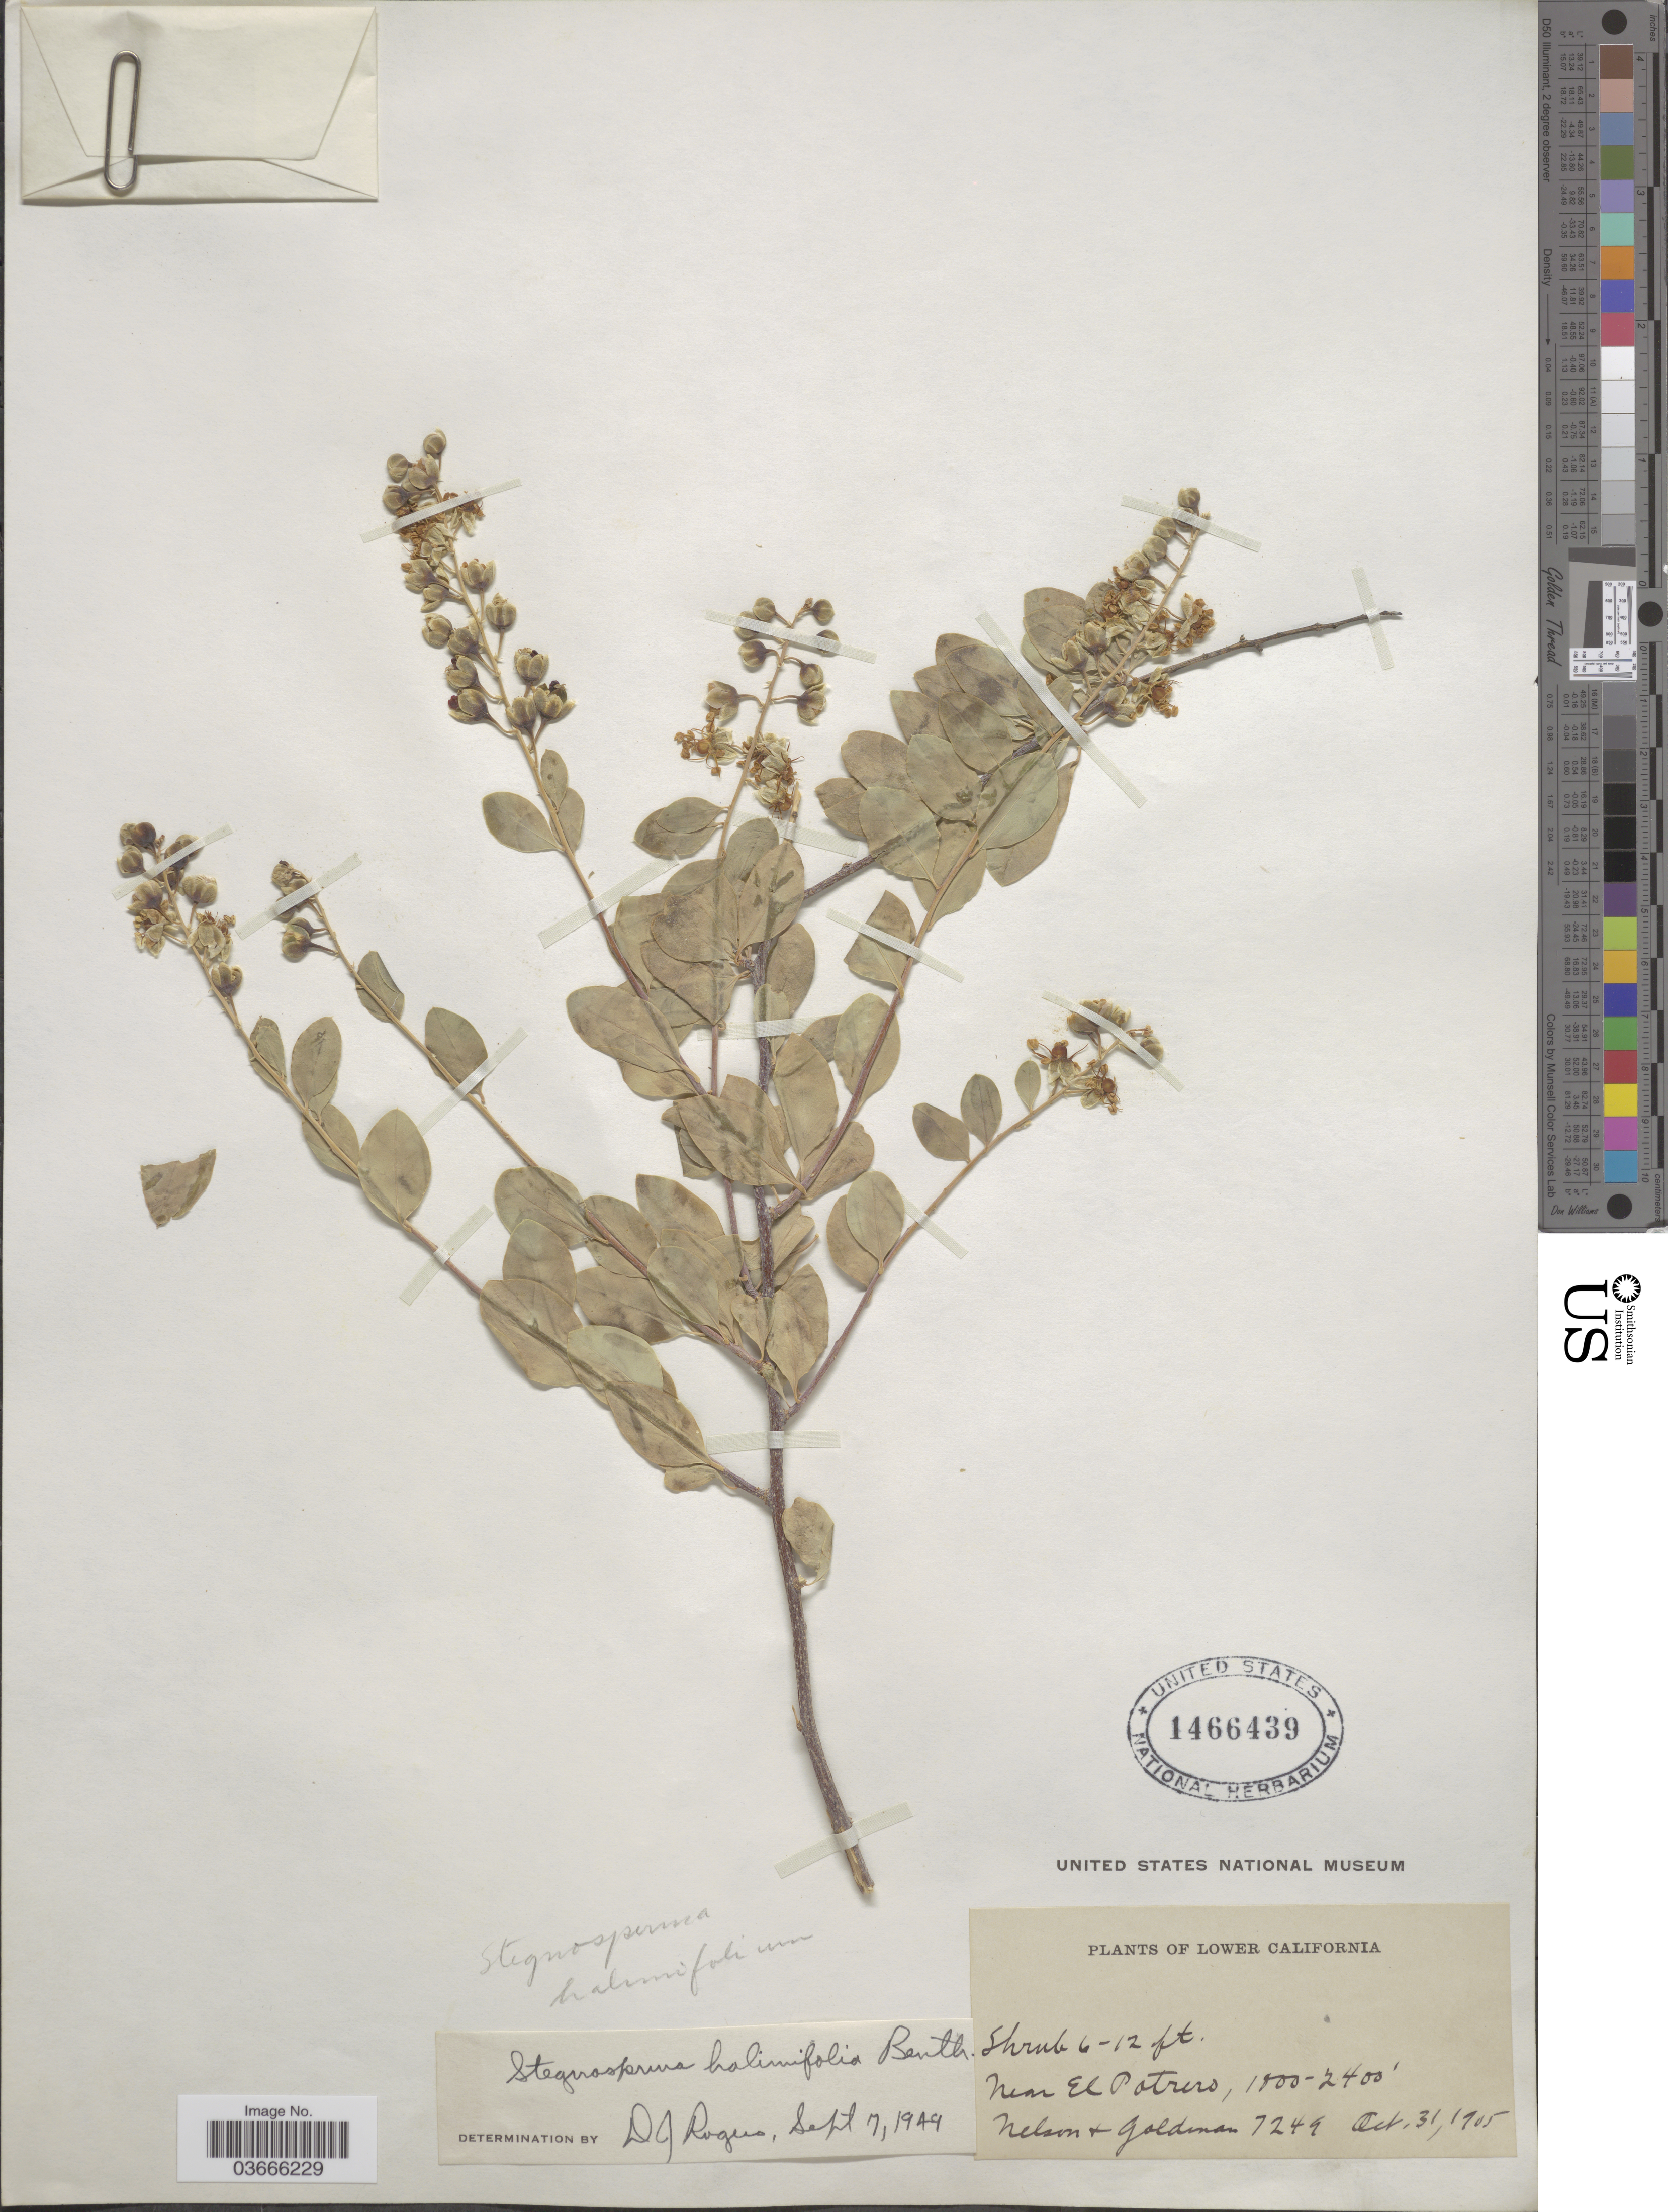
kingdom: Plantae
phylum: Tracheophyta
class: Magnoliopsida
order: Caryophyllales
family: Stegnospermataceae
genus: Stegnosperma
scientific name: Stegnosperma halimifolium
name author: Benth.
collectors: Nelson, -- & -- Goldman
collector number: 7249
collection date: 1905-10-31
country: Mexico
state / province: Baja California Sur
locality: Lower California. Near El Potrero.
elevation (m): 549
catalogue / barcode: US 1466439